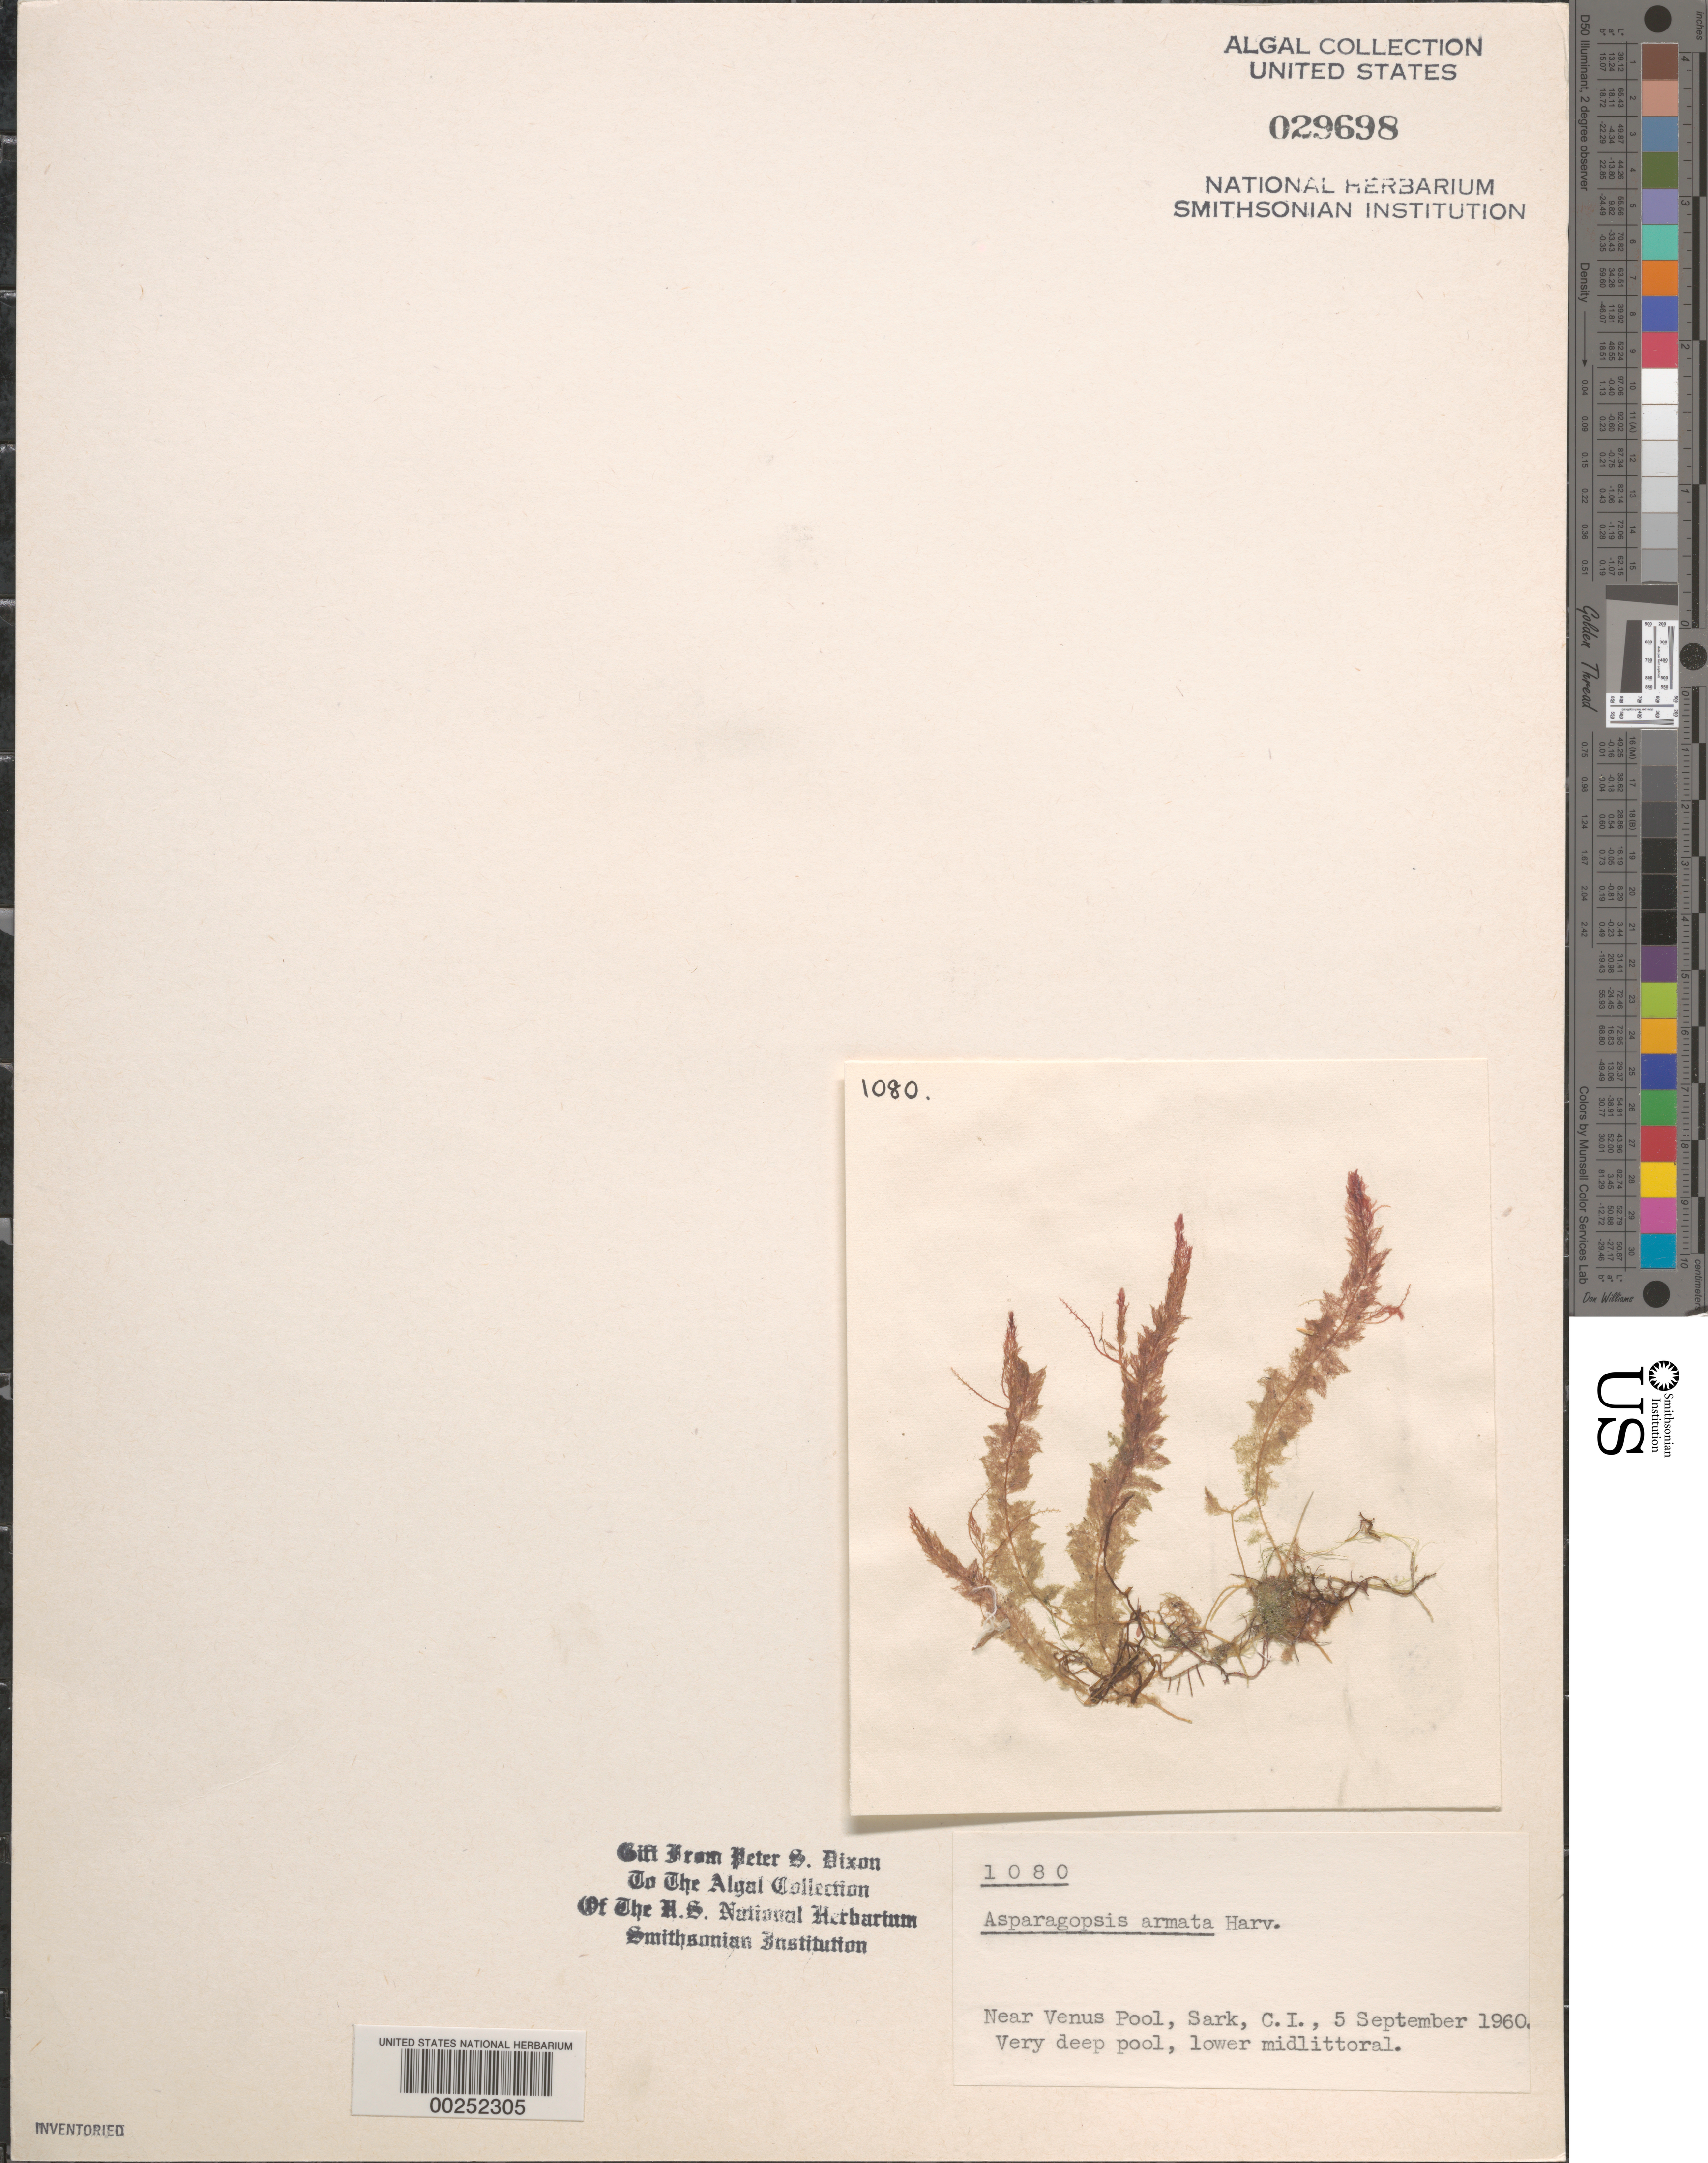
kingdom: Plantae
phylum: Rhodophyta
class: Florideophyceae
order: Bonnemaisoniales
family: Bonnemaisoniaceae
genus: Asparagopsis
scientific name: Asparagopsis armata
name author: Harv.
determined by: Dixon, P. S.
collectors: P. S. Dixon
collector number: PSD 1080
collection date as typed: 05 Sep 1960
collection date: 1960-09-05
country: United Kingdom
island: Sark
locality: Near Venus Pool. Bailiwick of Guernsey.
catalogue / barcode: US 29698